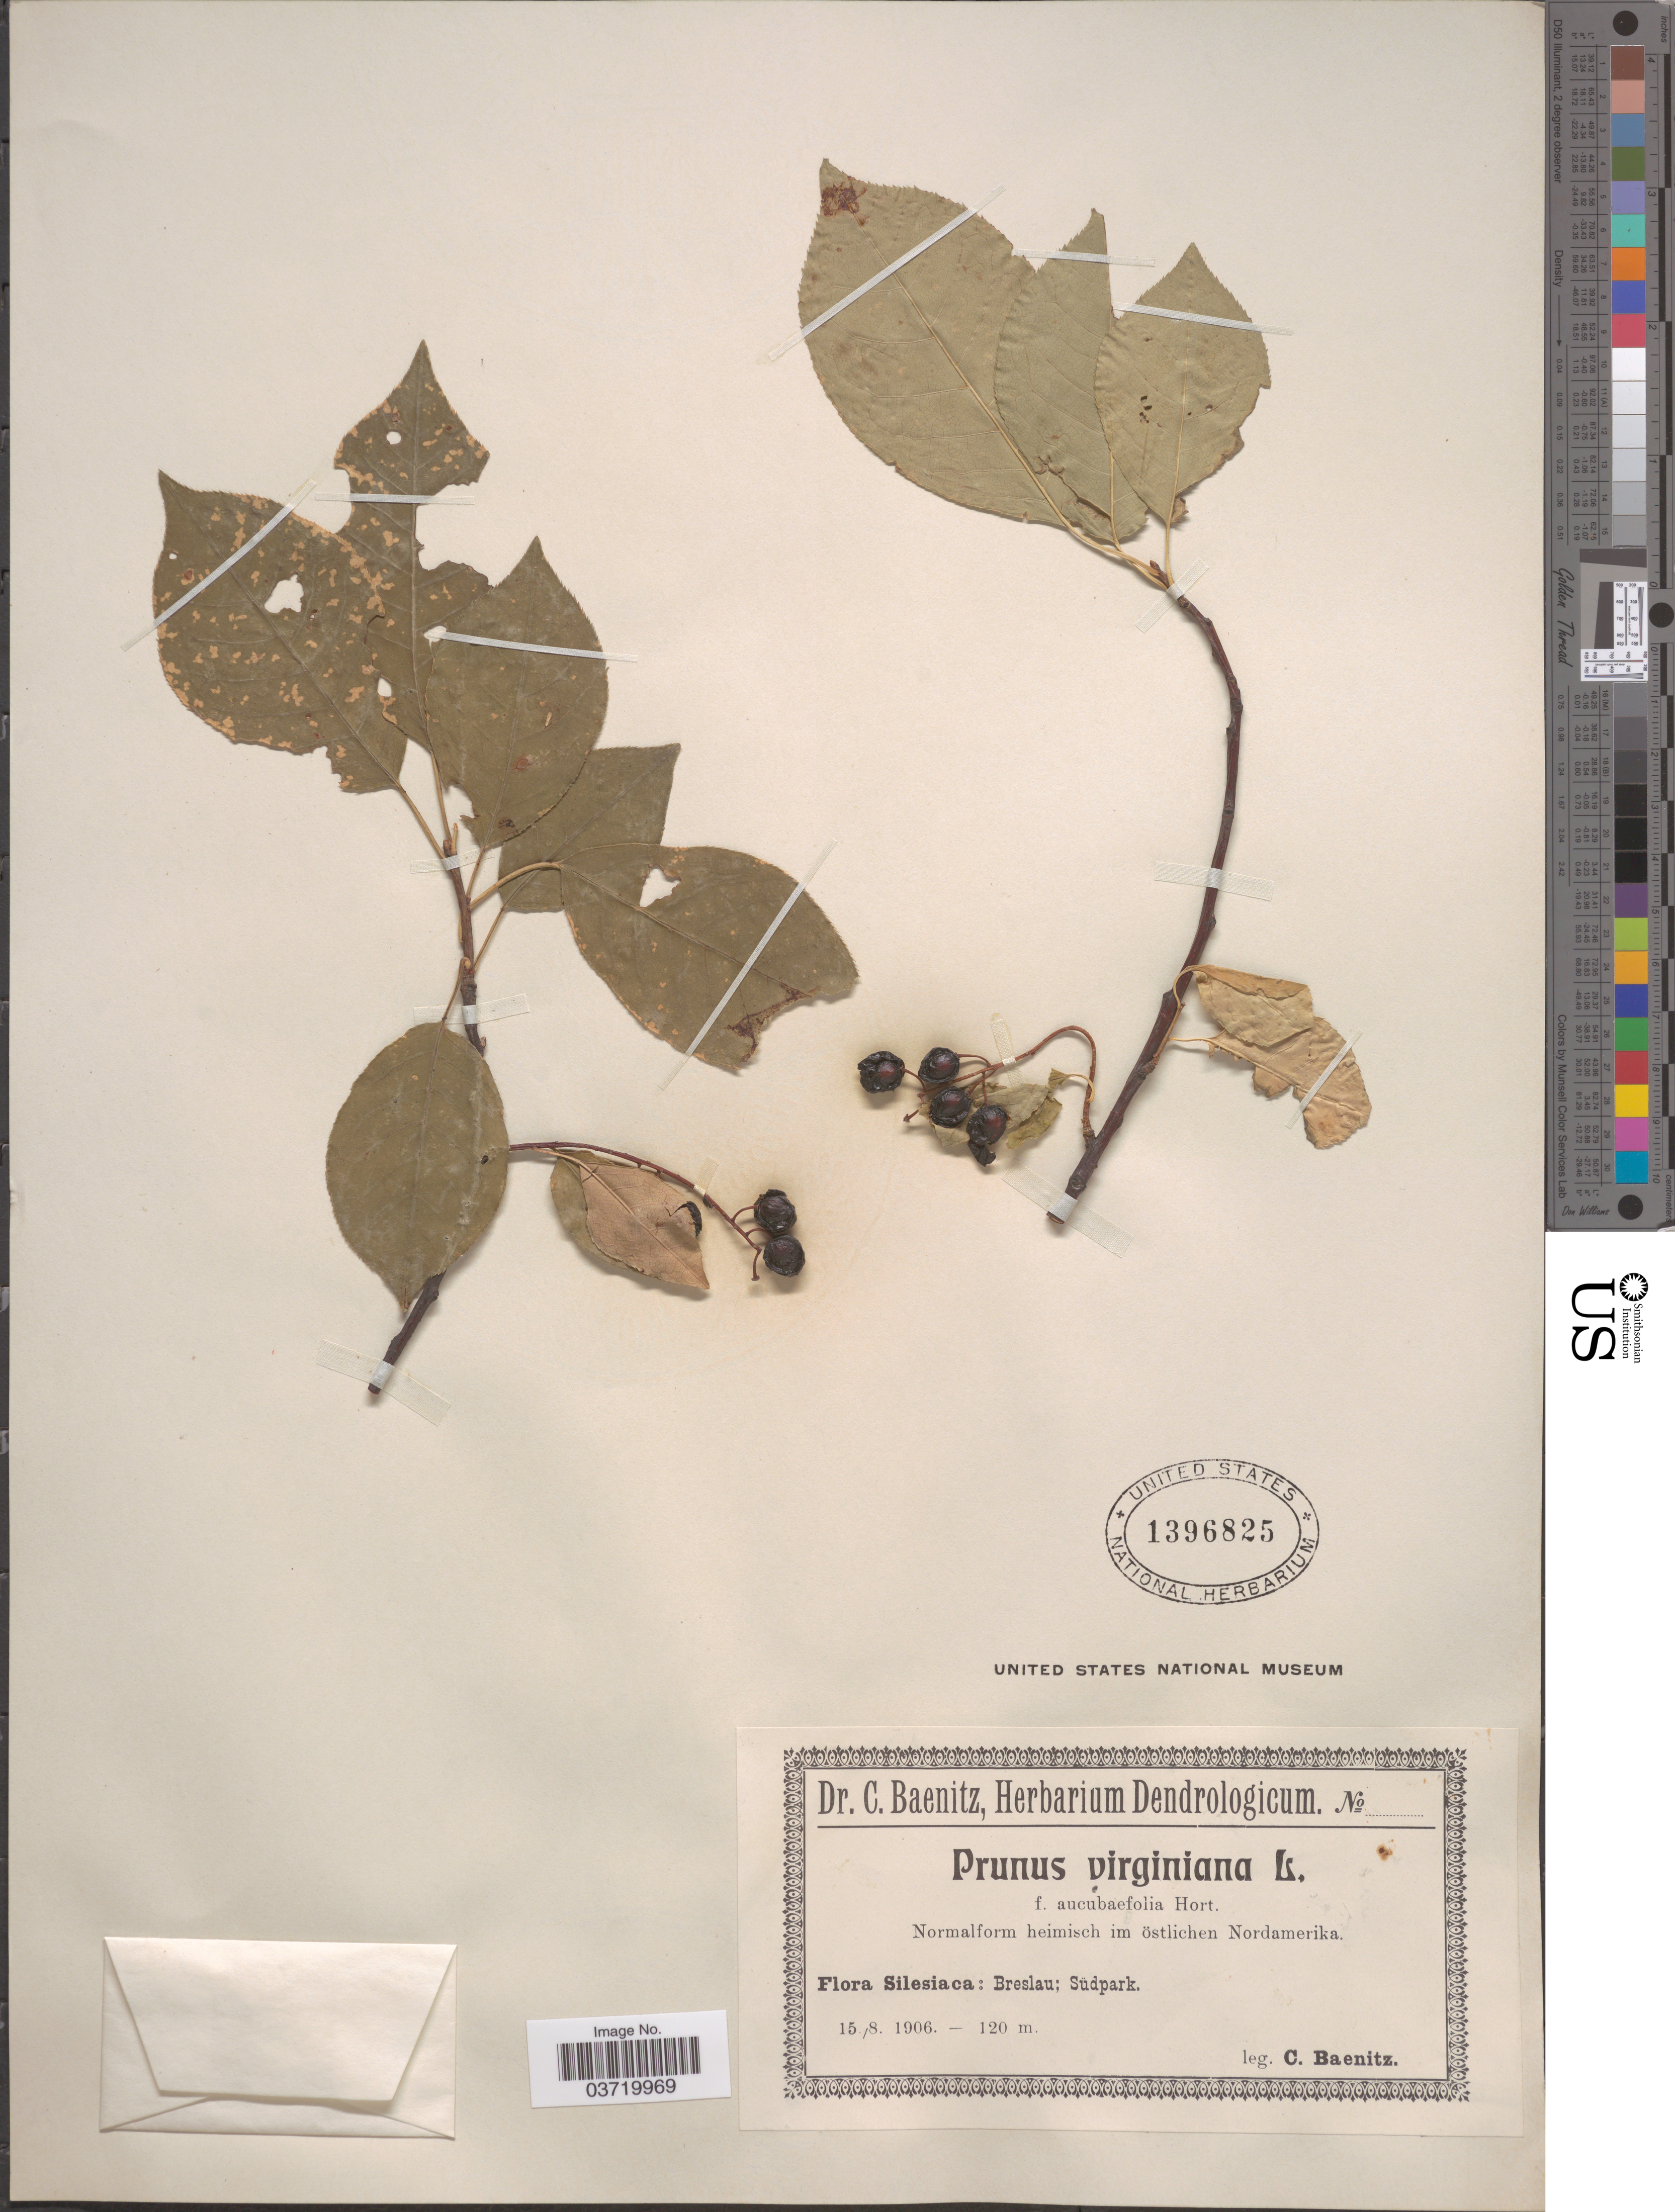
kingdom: Plantae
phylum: Tracheophyta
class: Magnoliopsida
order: Rosales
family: Rosaceae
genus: Prunus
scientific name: Prunus virginiana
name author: L.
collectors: C. G. Baenitz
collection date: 1906-08-15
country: Poland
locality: Silesiaca: Breslau; Südpark.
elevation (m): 120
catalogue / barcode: US 1396825